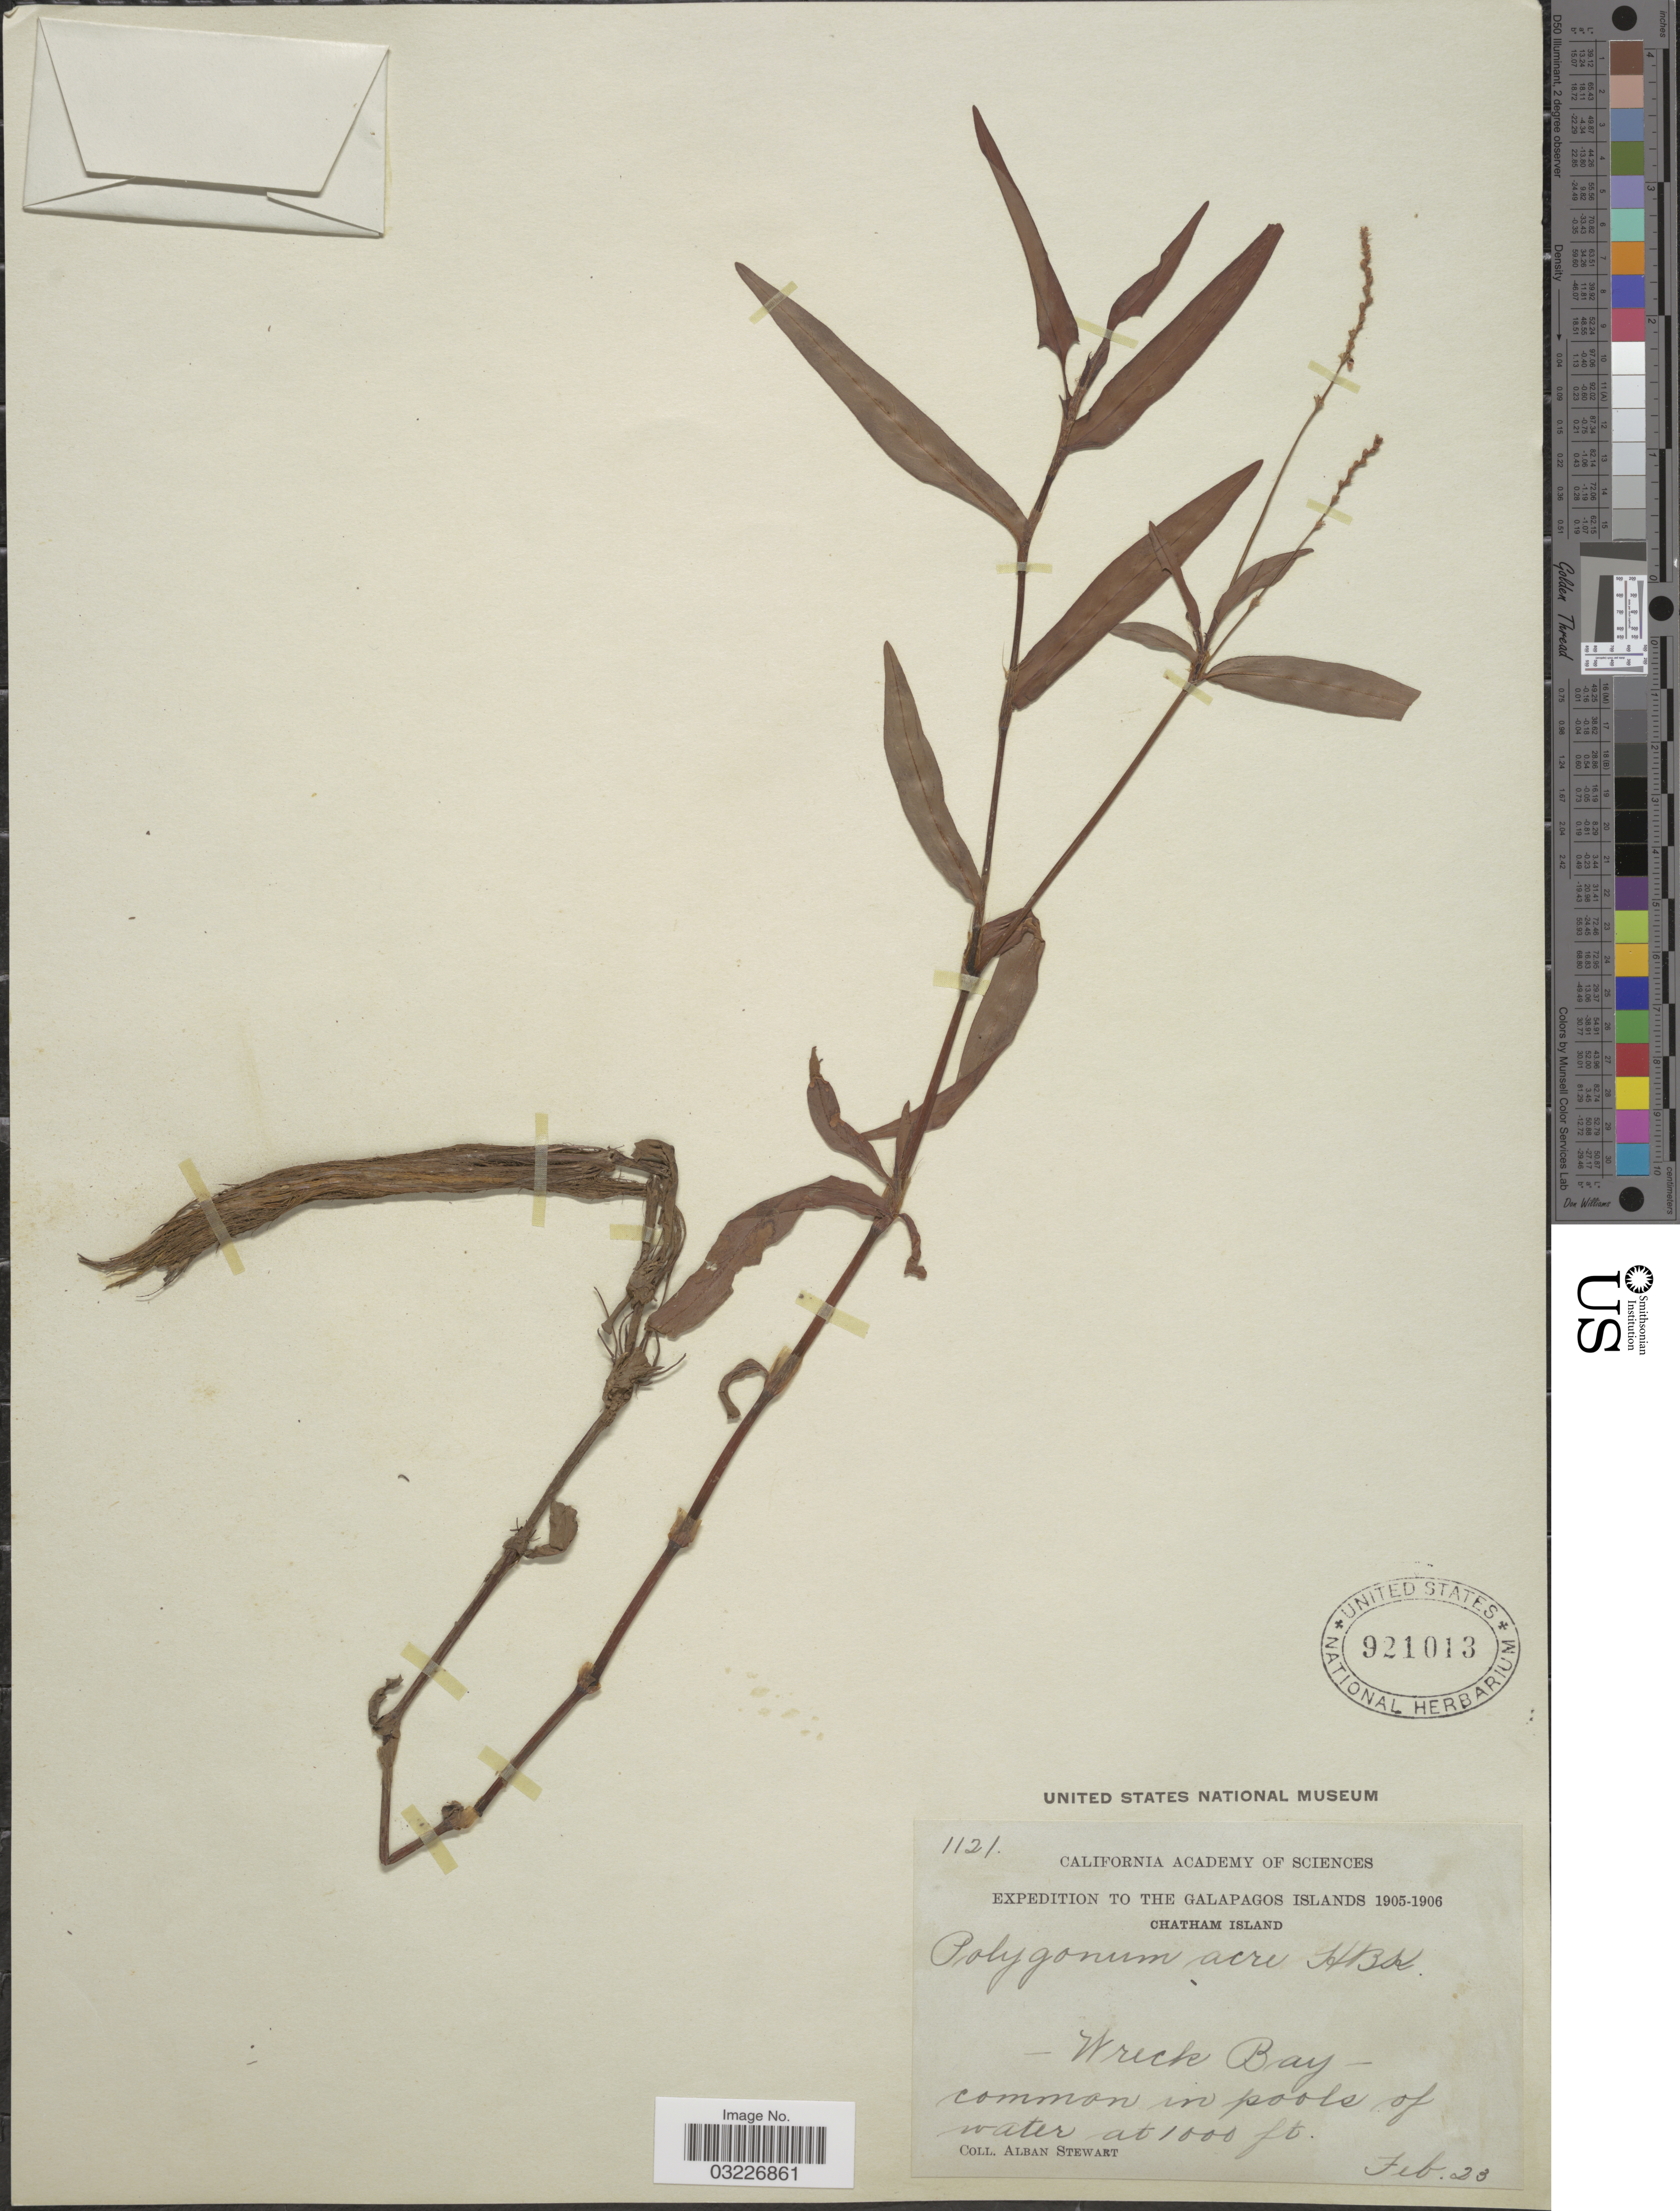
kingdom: Plantae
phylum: Tracheophyta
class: Magnoliopsida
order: Caryophyllales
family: Polygonaceae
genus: Polygonum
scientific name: Polygonum hydropiperoides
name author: Michx.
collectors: A. Stewart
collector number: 1121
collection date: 1905-02-23/1906-02-23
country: Ecuador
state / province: Colón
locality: The Galapagos Islands, Chatham Island, Wreck Bay.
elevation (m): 305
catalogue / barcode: US 921013